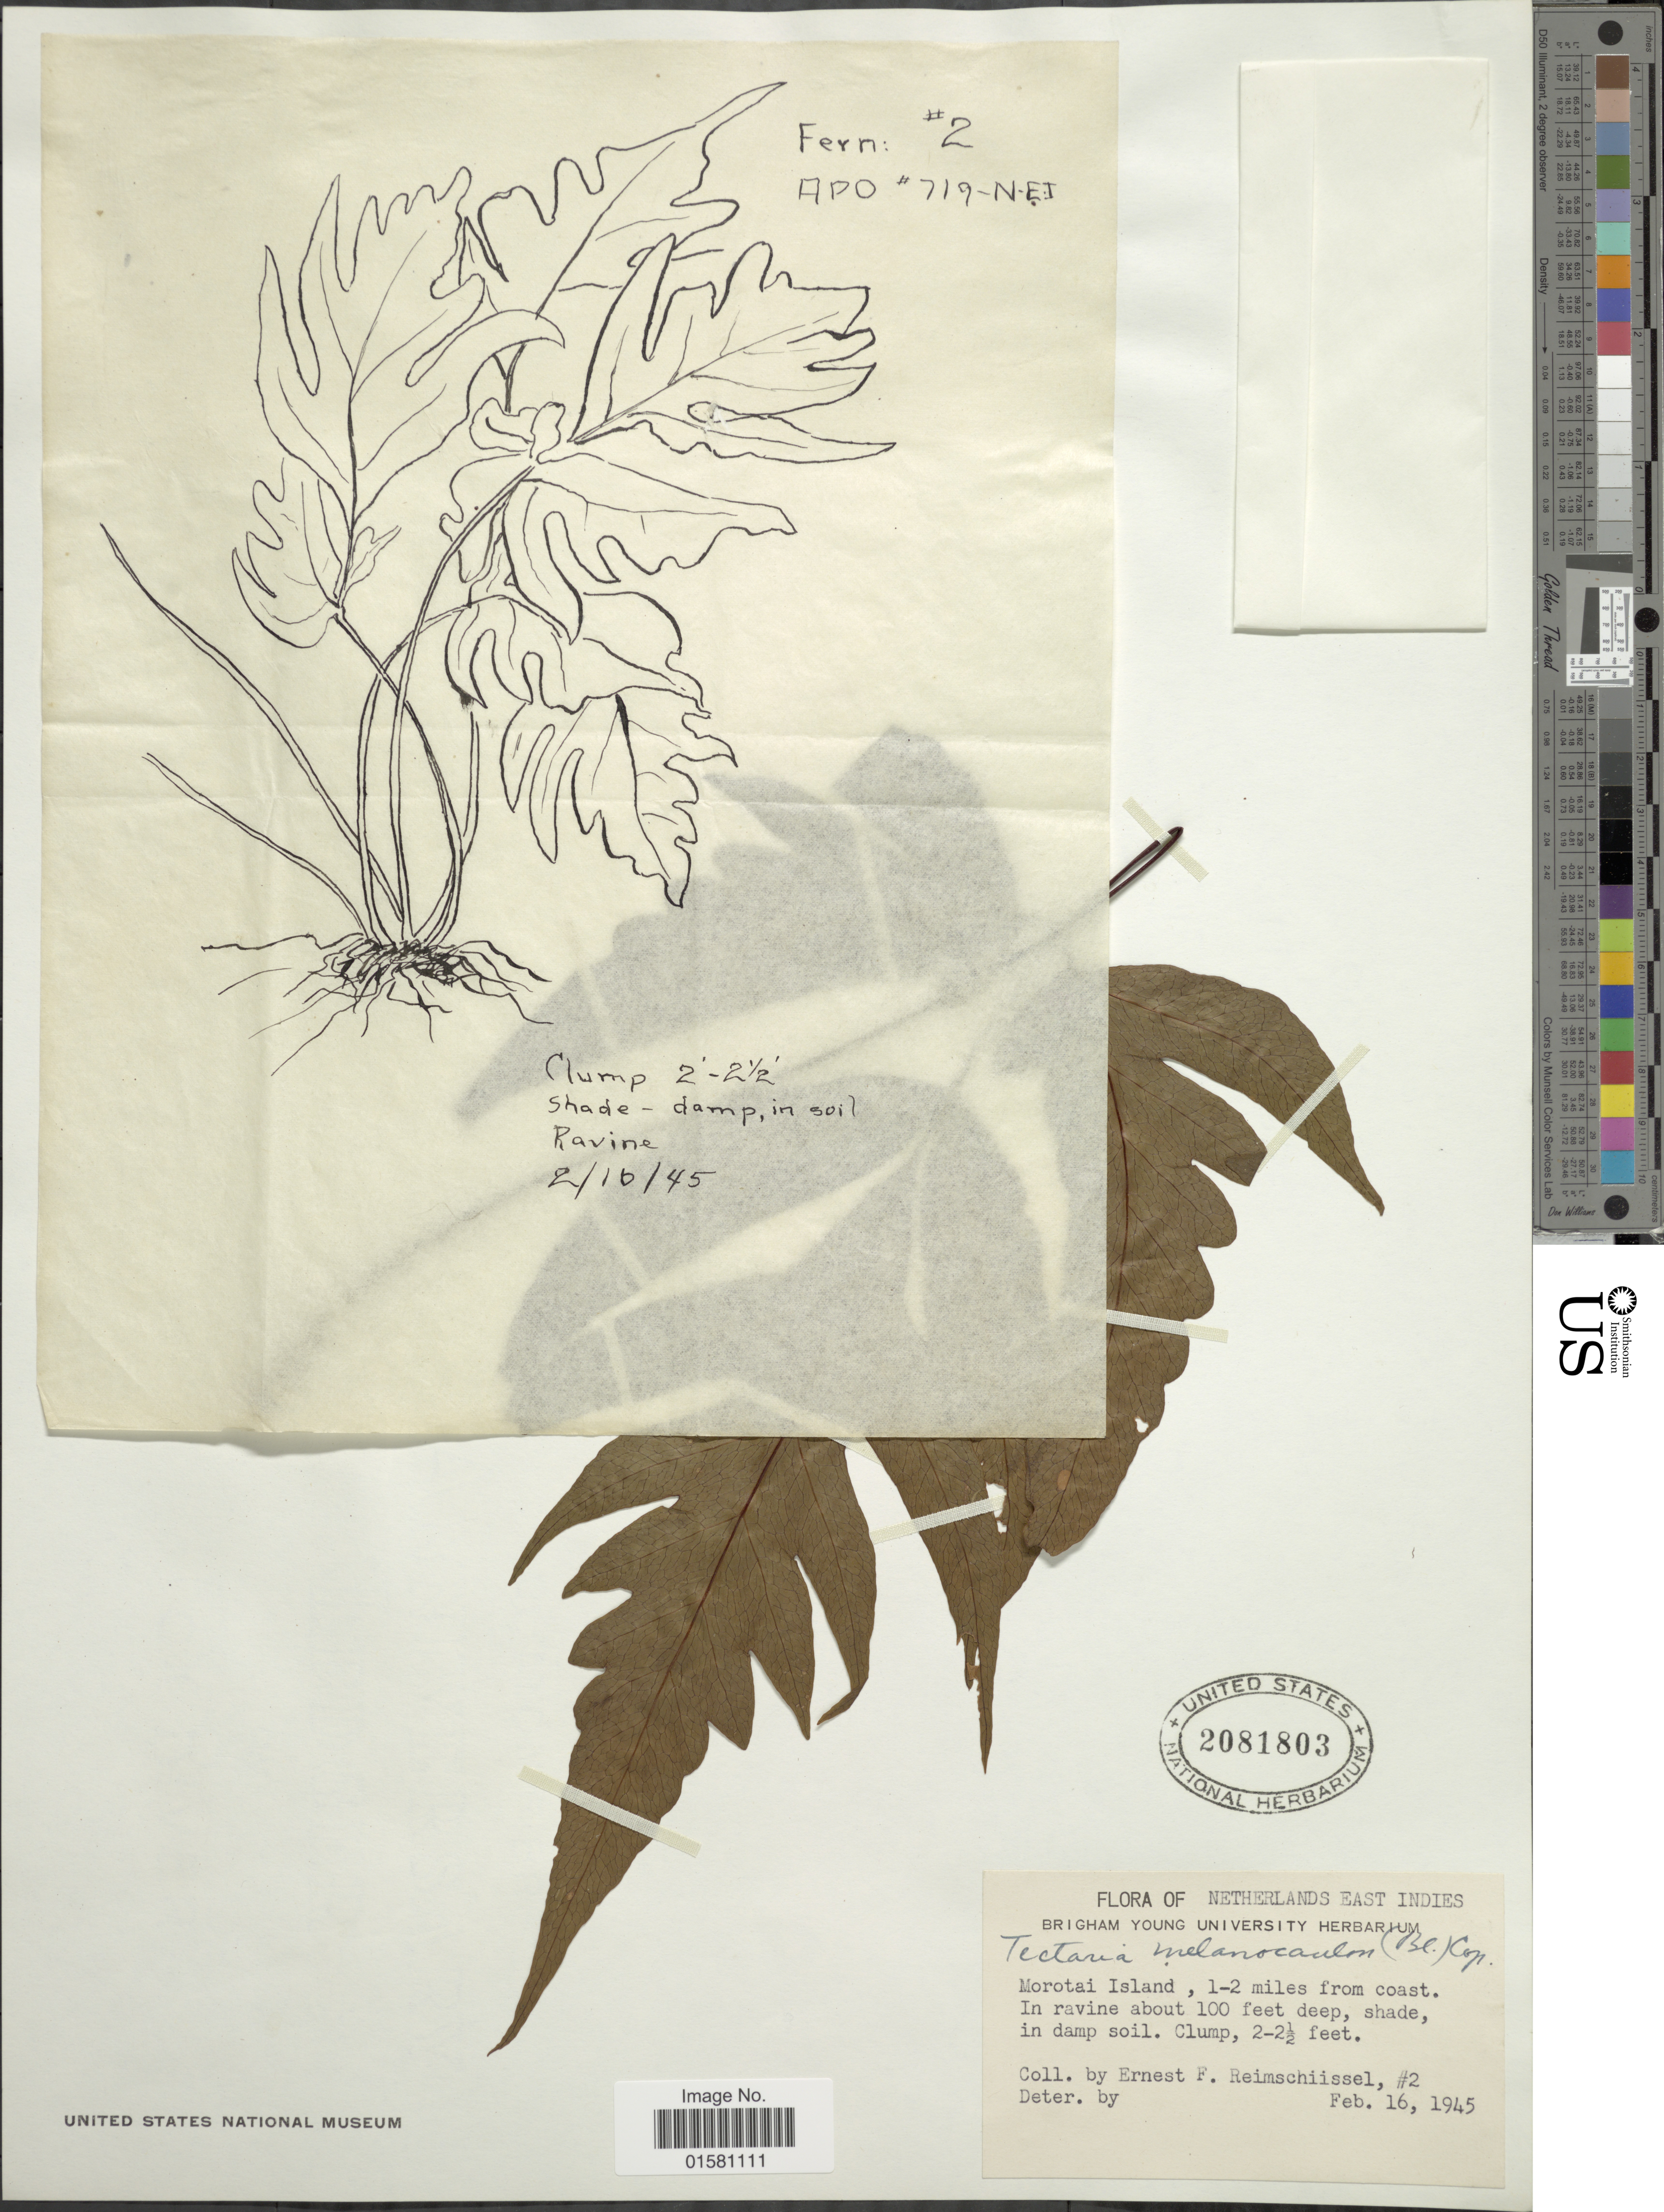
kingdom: Plantae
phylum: Tracheophyta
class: Polypodiopsida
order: Polypodiales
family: Tectariaceae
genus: Tectaria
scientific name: Tectaria melanocaulos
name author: (Bedd.) Copel.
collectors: E. Reimschiissel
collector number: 2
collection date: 1945-02-16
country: Indonesia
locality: Netherlands East Indies. Morotai Island, 1-2 miles from coast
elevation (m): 30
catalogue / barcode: US 2081803